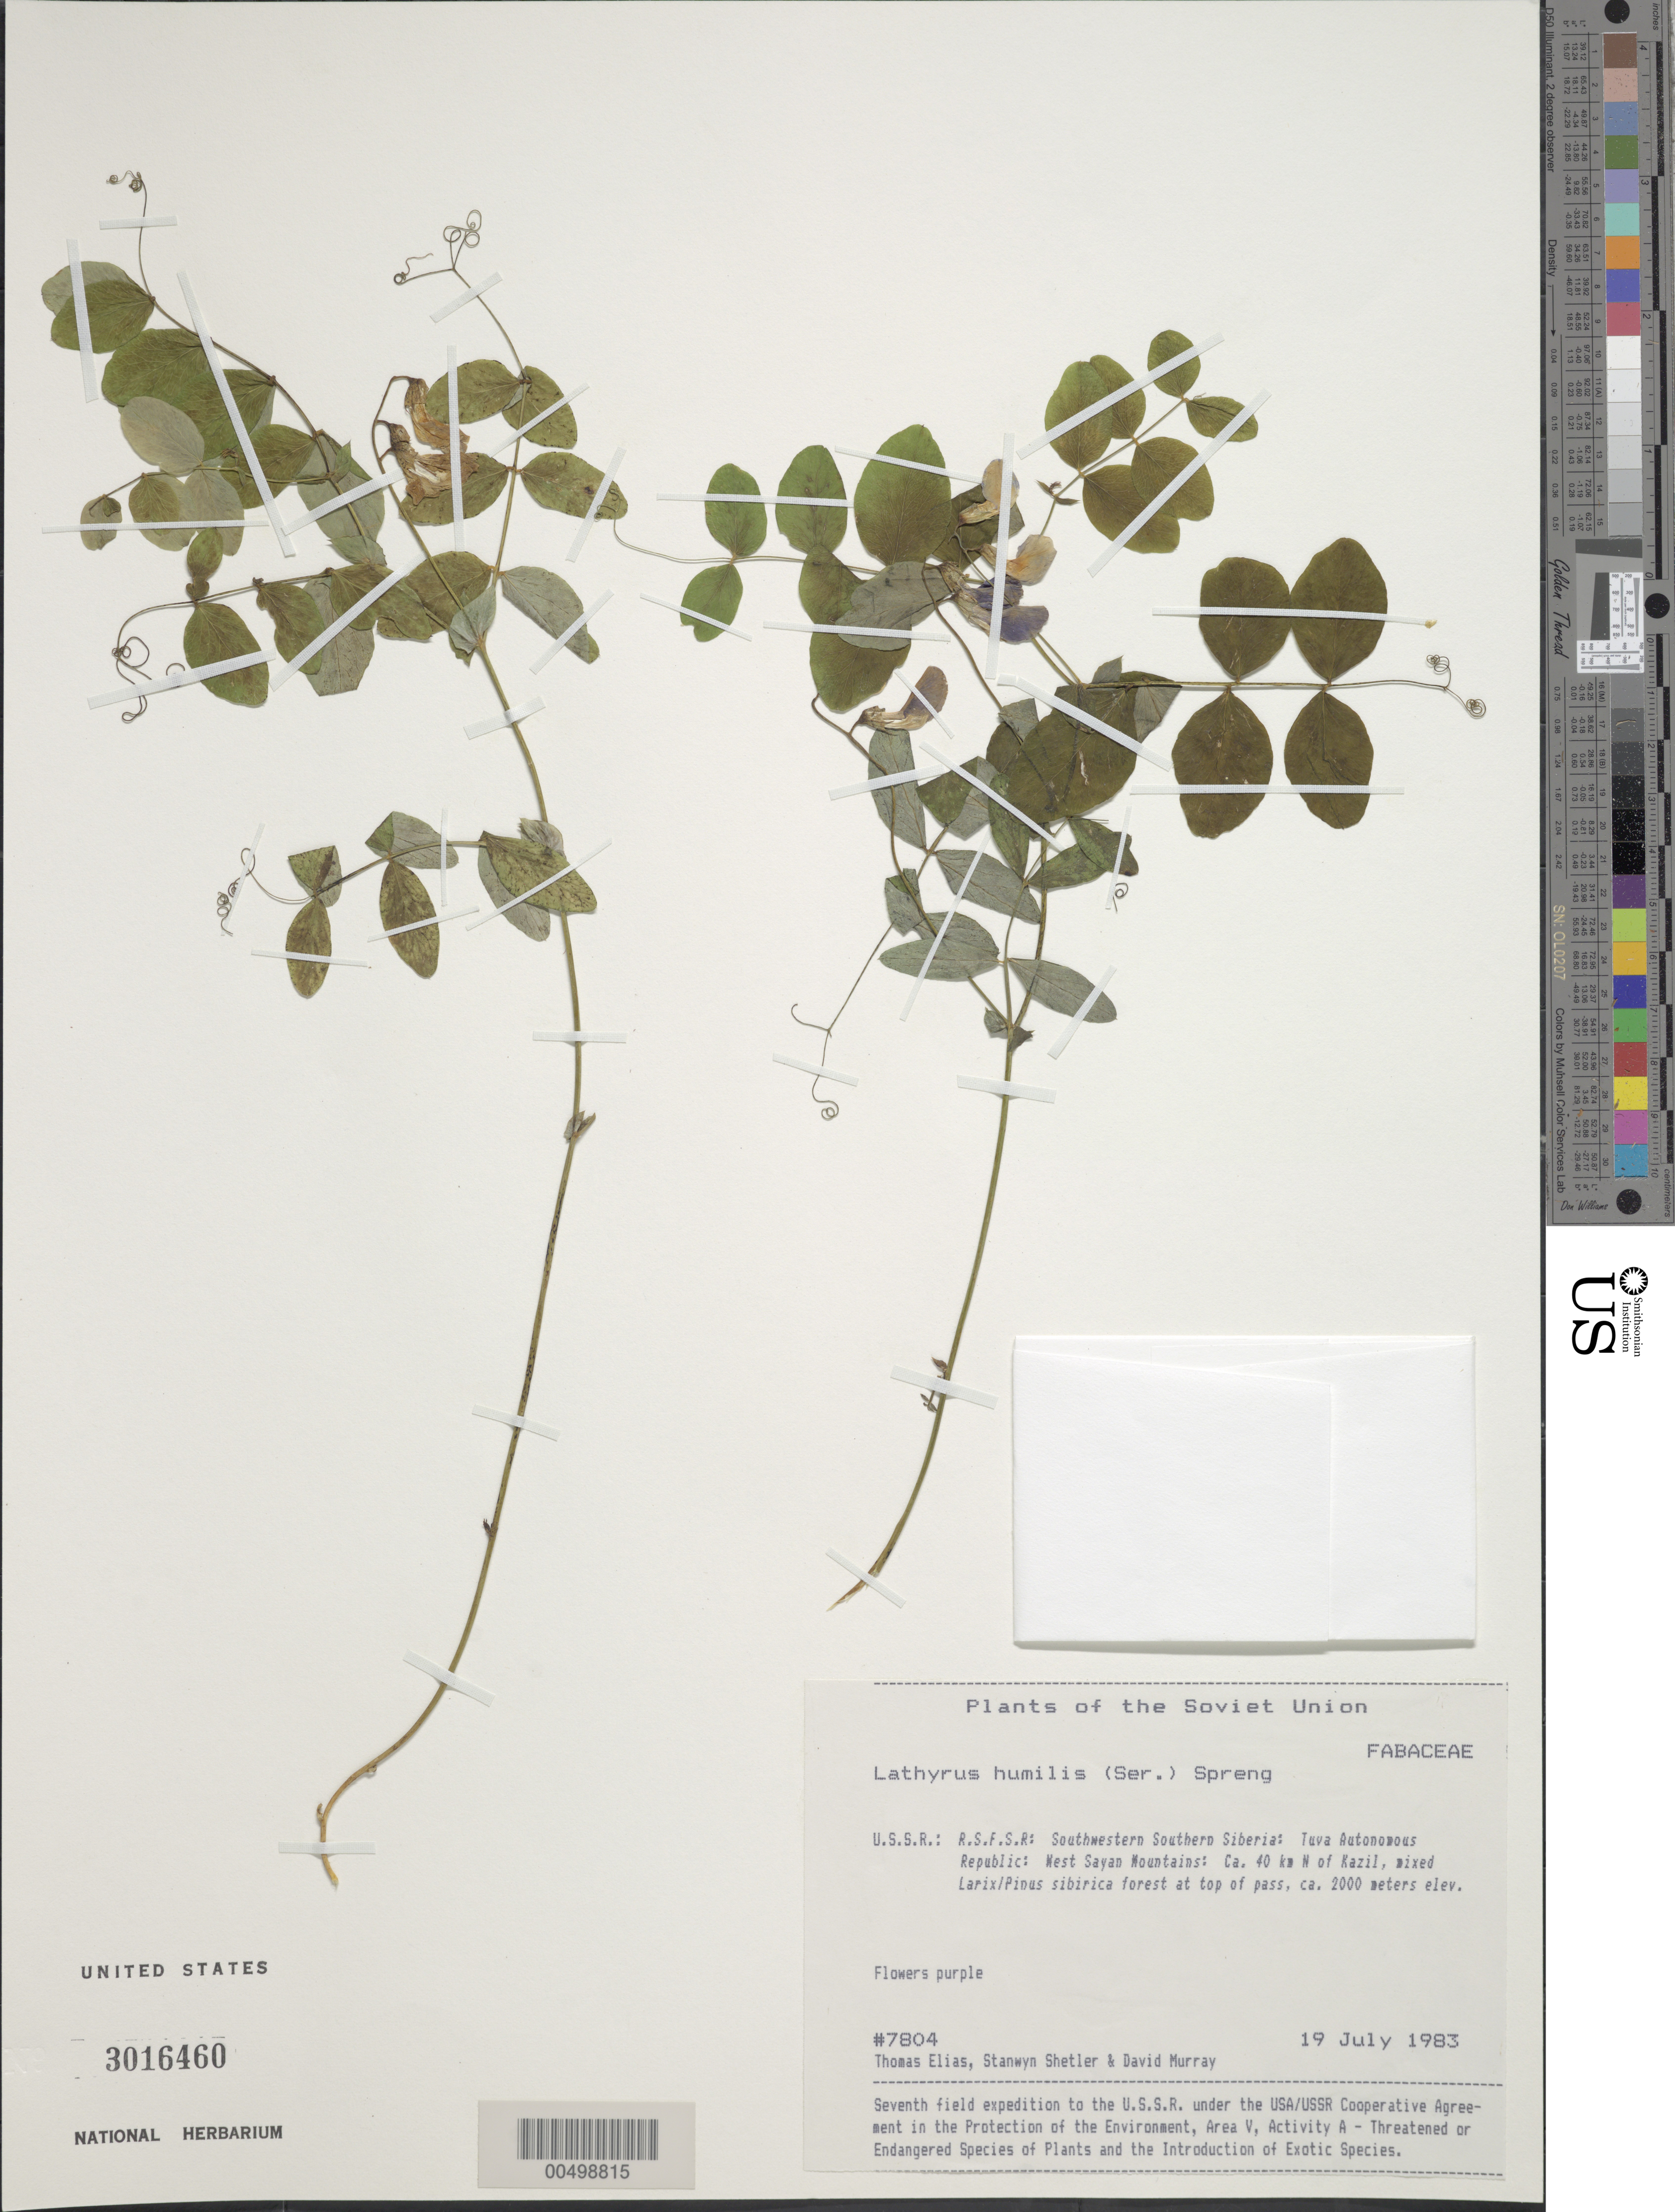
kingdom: Plantae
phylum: Tracheophyta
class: Magnoliopsida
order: Fabales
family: Fabaceae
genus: Lathyrus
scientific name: Lathyrus humilis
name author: (Ser.) Spreng.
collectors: T. Elias, S. Shetler & D. F. Murray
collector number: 7804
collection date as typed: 19 Jul 1983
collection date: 1983-07-19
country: Russian Federation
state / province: Tuva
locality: West Sayan Mountains, ca. 40 km N of Kazil [Kyzyl]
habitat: mixed Larix/Pinus sibirica forest at top of pass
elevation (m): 2000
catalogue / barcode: US 3016460